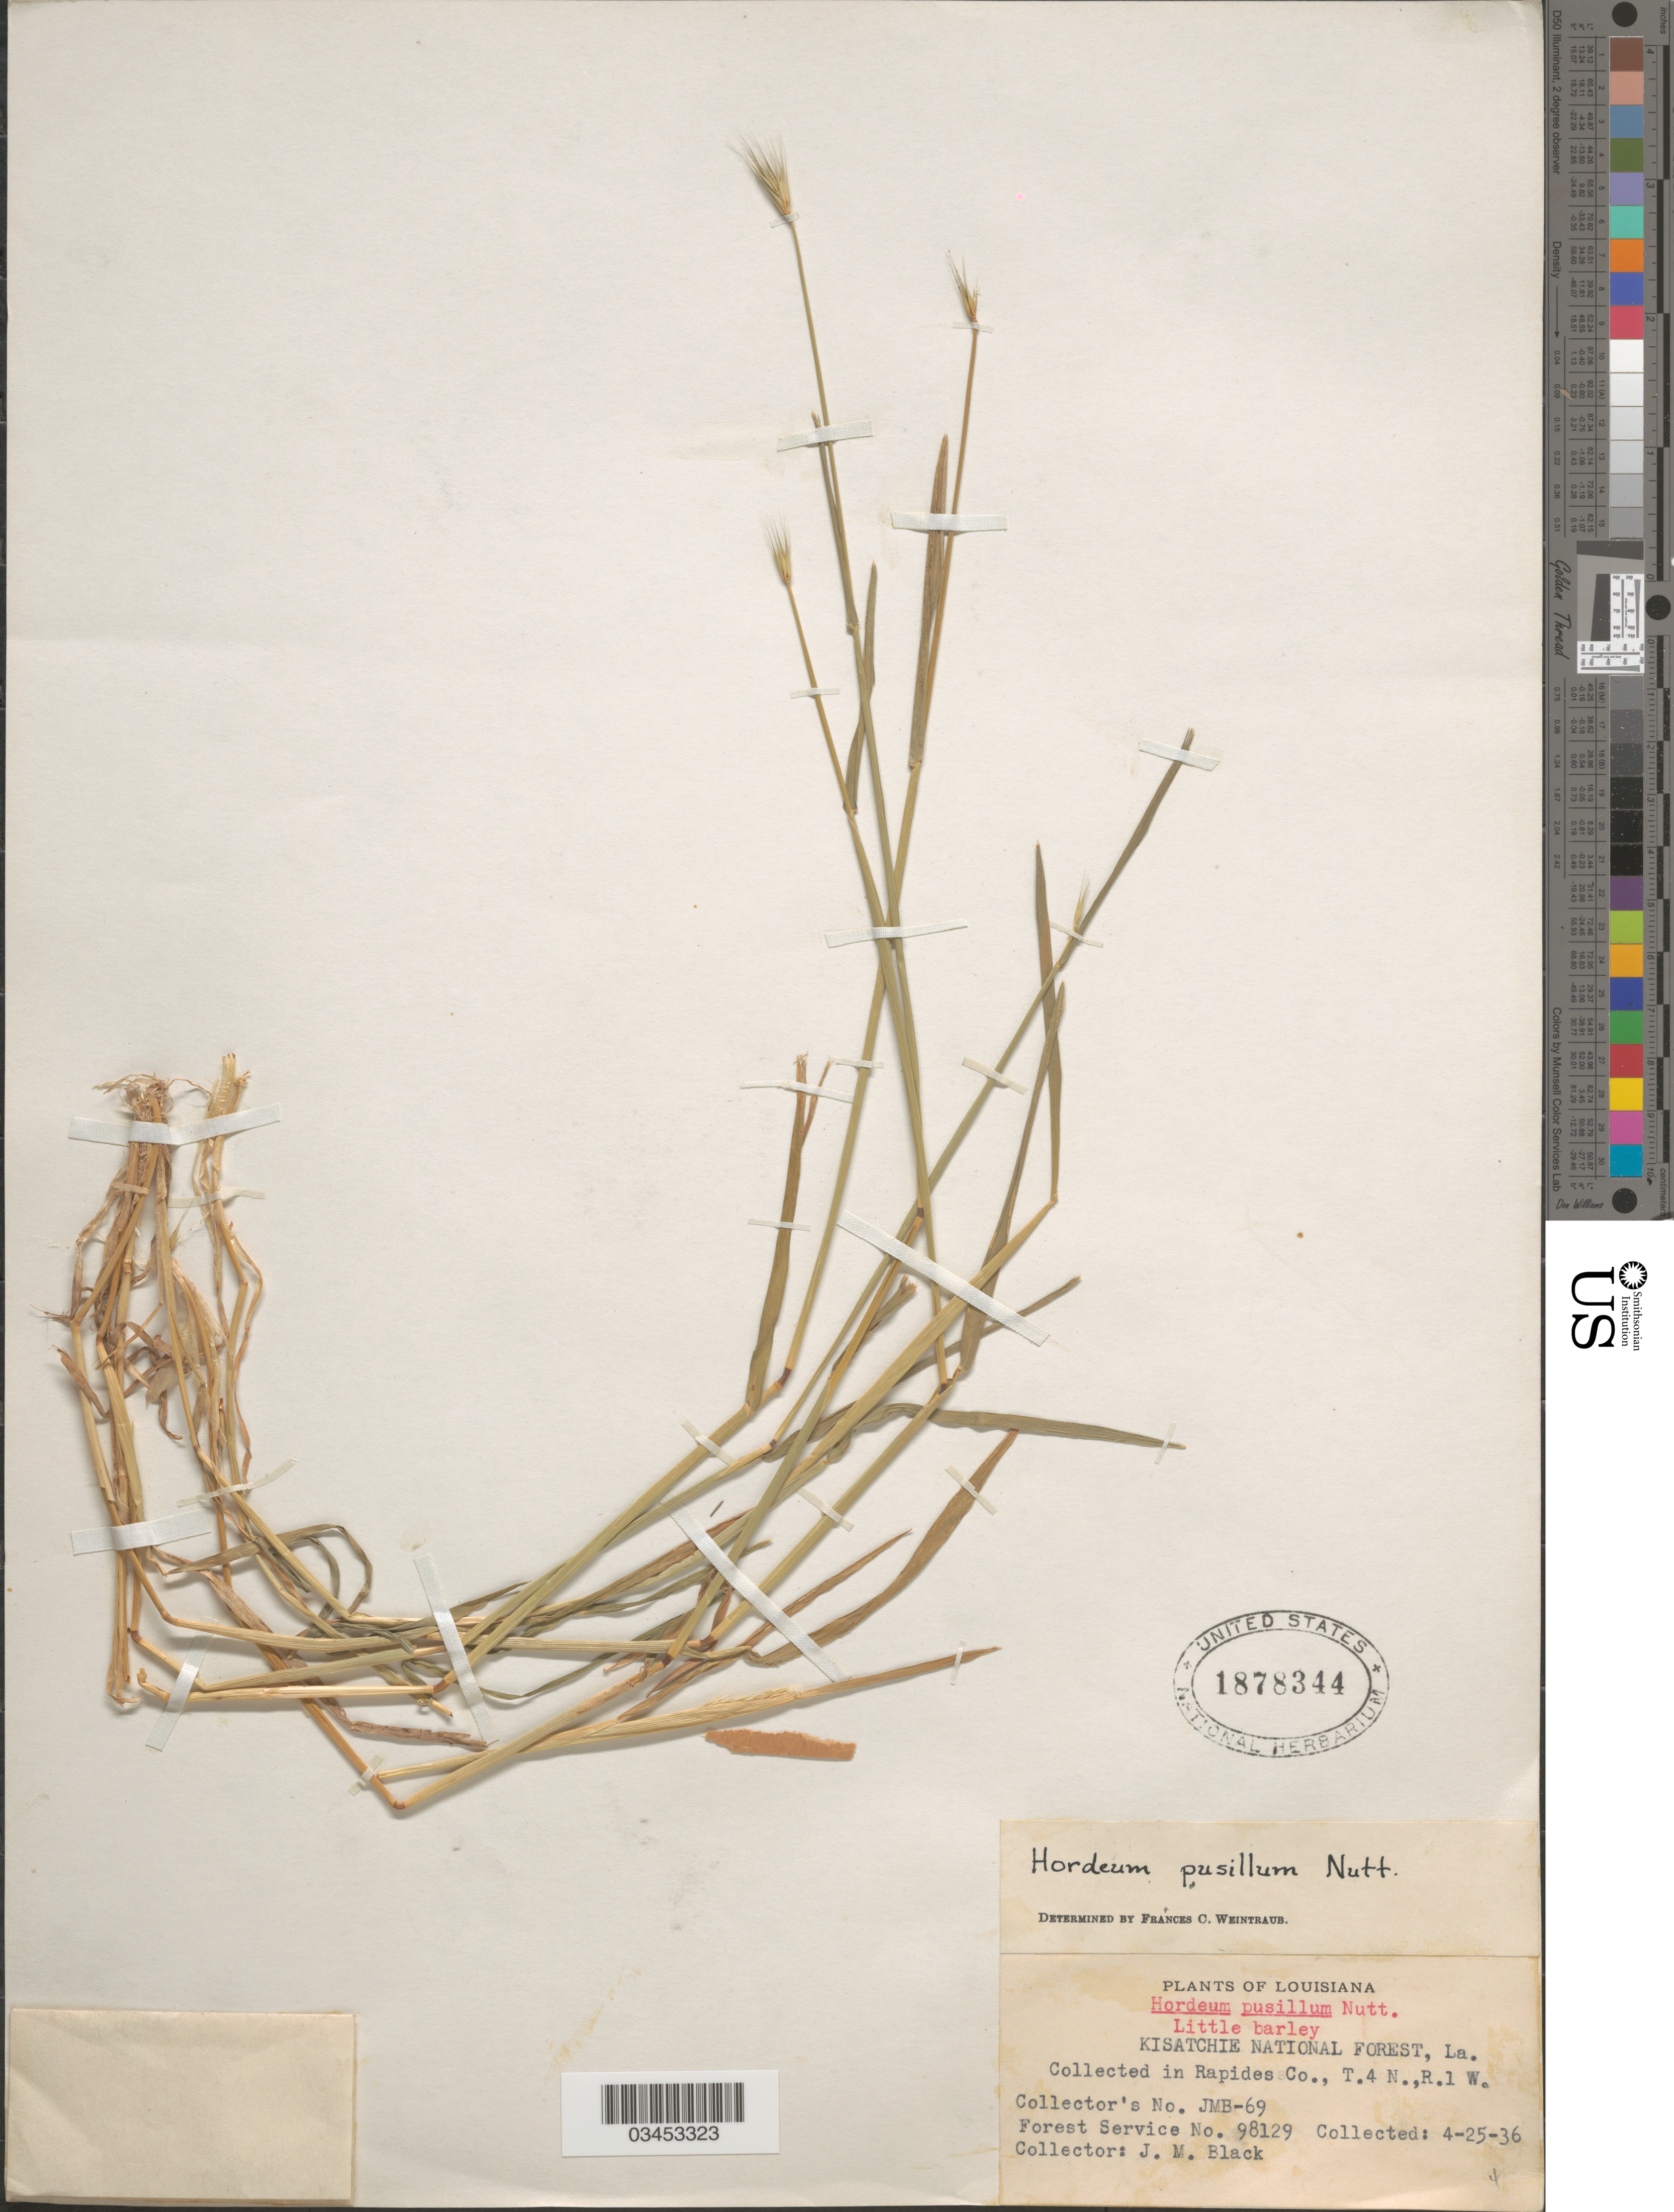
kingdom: Plantae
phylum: Tracheophyta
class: Liliopsida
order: Poales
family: Poaceae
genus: Hordeum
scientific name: Hordeum pusillum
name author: Nutt.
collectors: J. M. Black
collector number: JMB-69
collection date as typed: Transcribed d/m/y: 25/4/36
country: United States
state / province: Louisiana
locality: Kisatchie National Forest. In Rapides Co. T.4 N., R.1 W.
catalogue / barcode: US 1878344